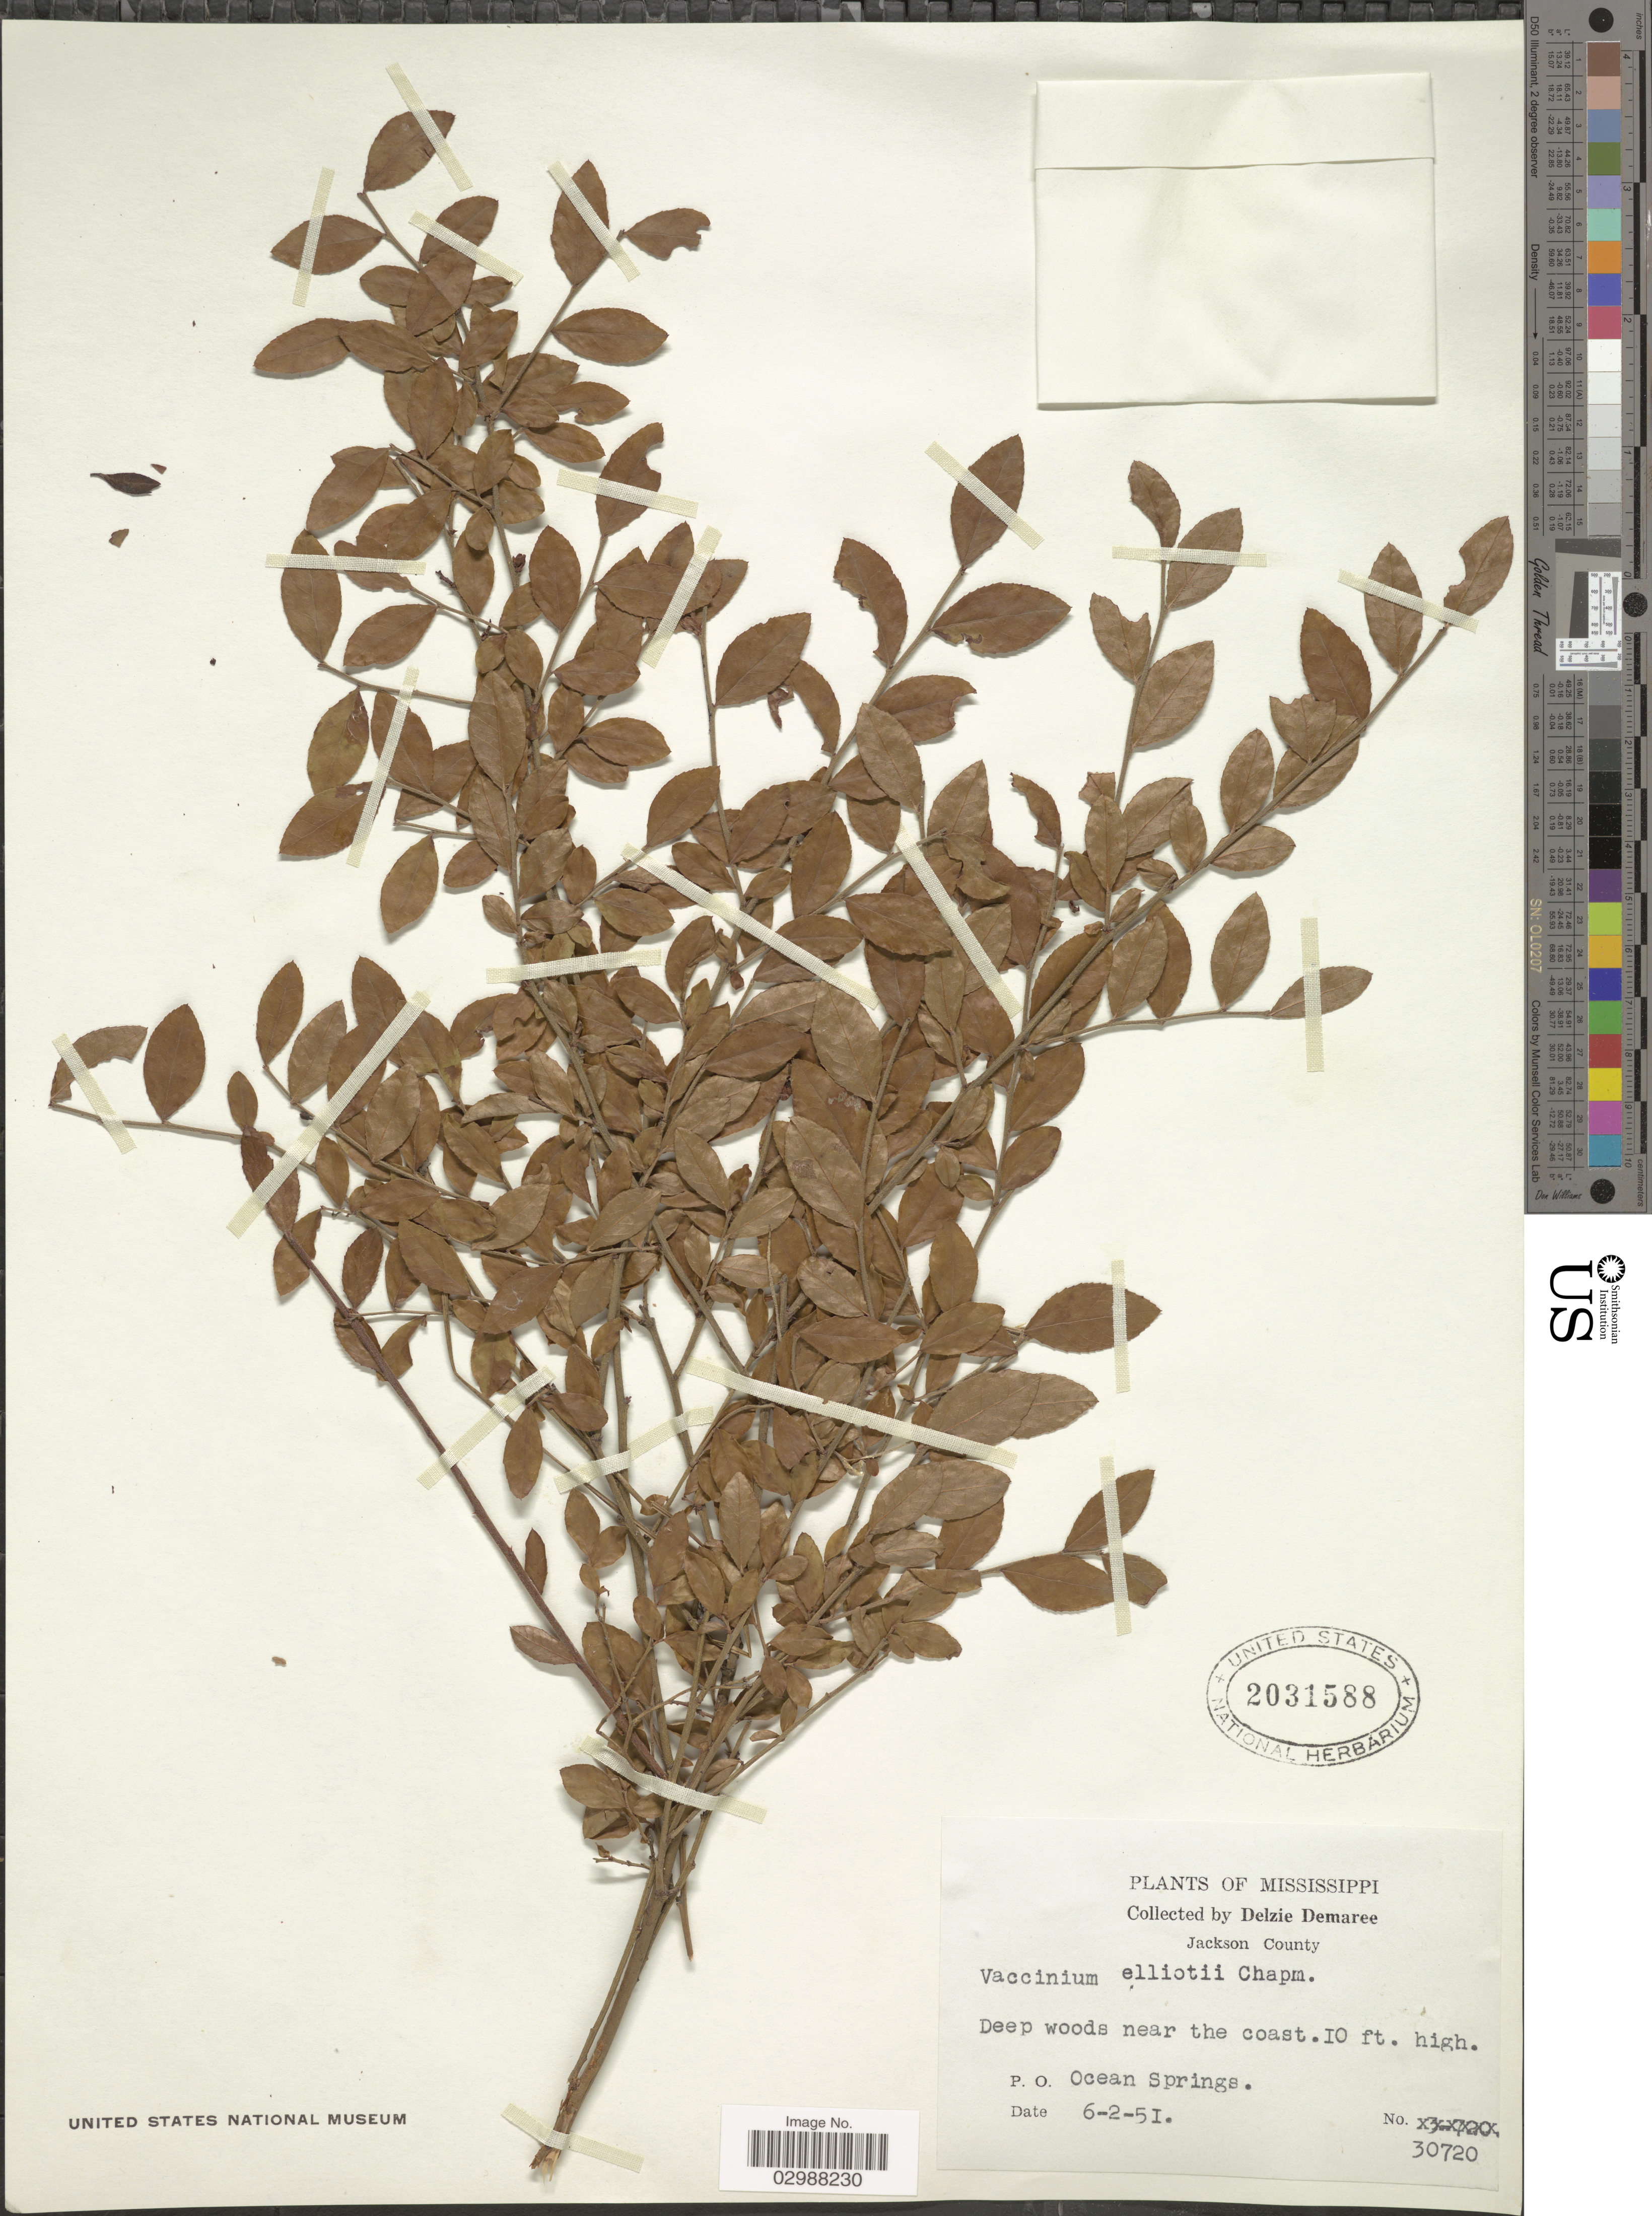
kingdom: Plantae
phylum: Tracheophyta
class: Magnoliopsida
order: Ericales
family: Ericaceae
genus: Vaccinium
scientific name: Vaccinium elliottii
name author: Chapm.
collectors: D. Demaree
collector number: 30720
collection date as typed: Transcribed d/m/y: 2/6/51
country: United States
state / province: Mississippi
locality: Jackson County. Deep woods near the coast. P.O. Ocean Springs.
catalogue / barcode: US 2031588